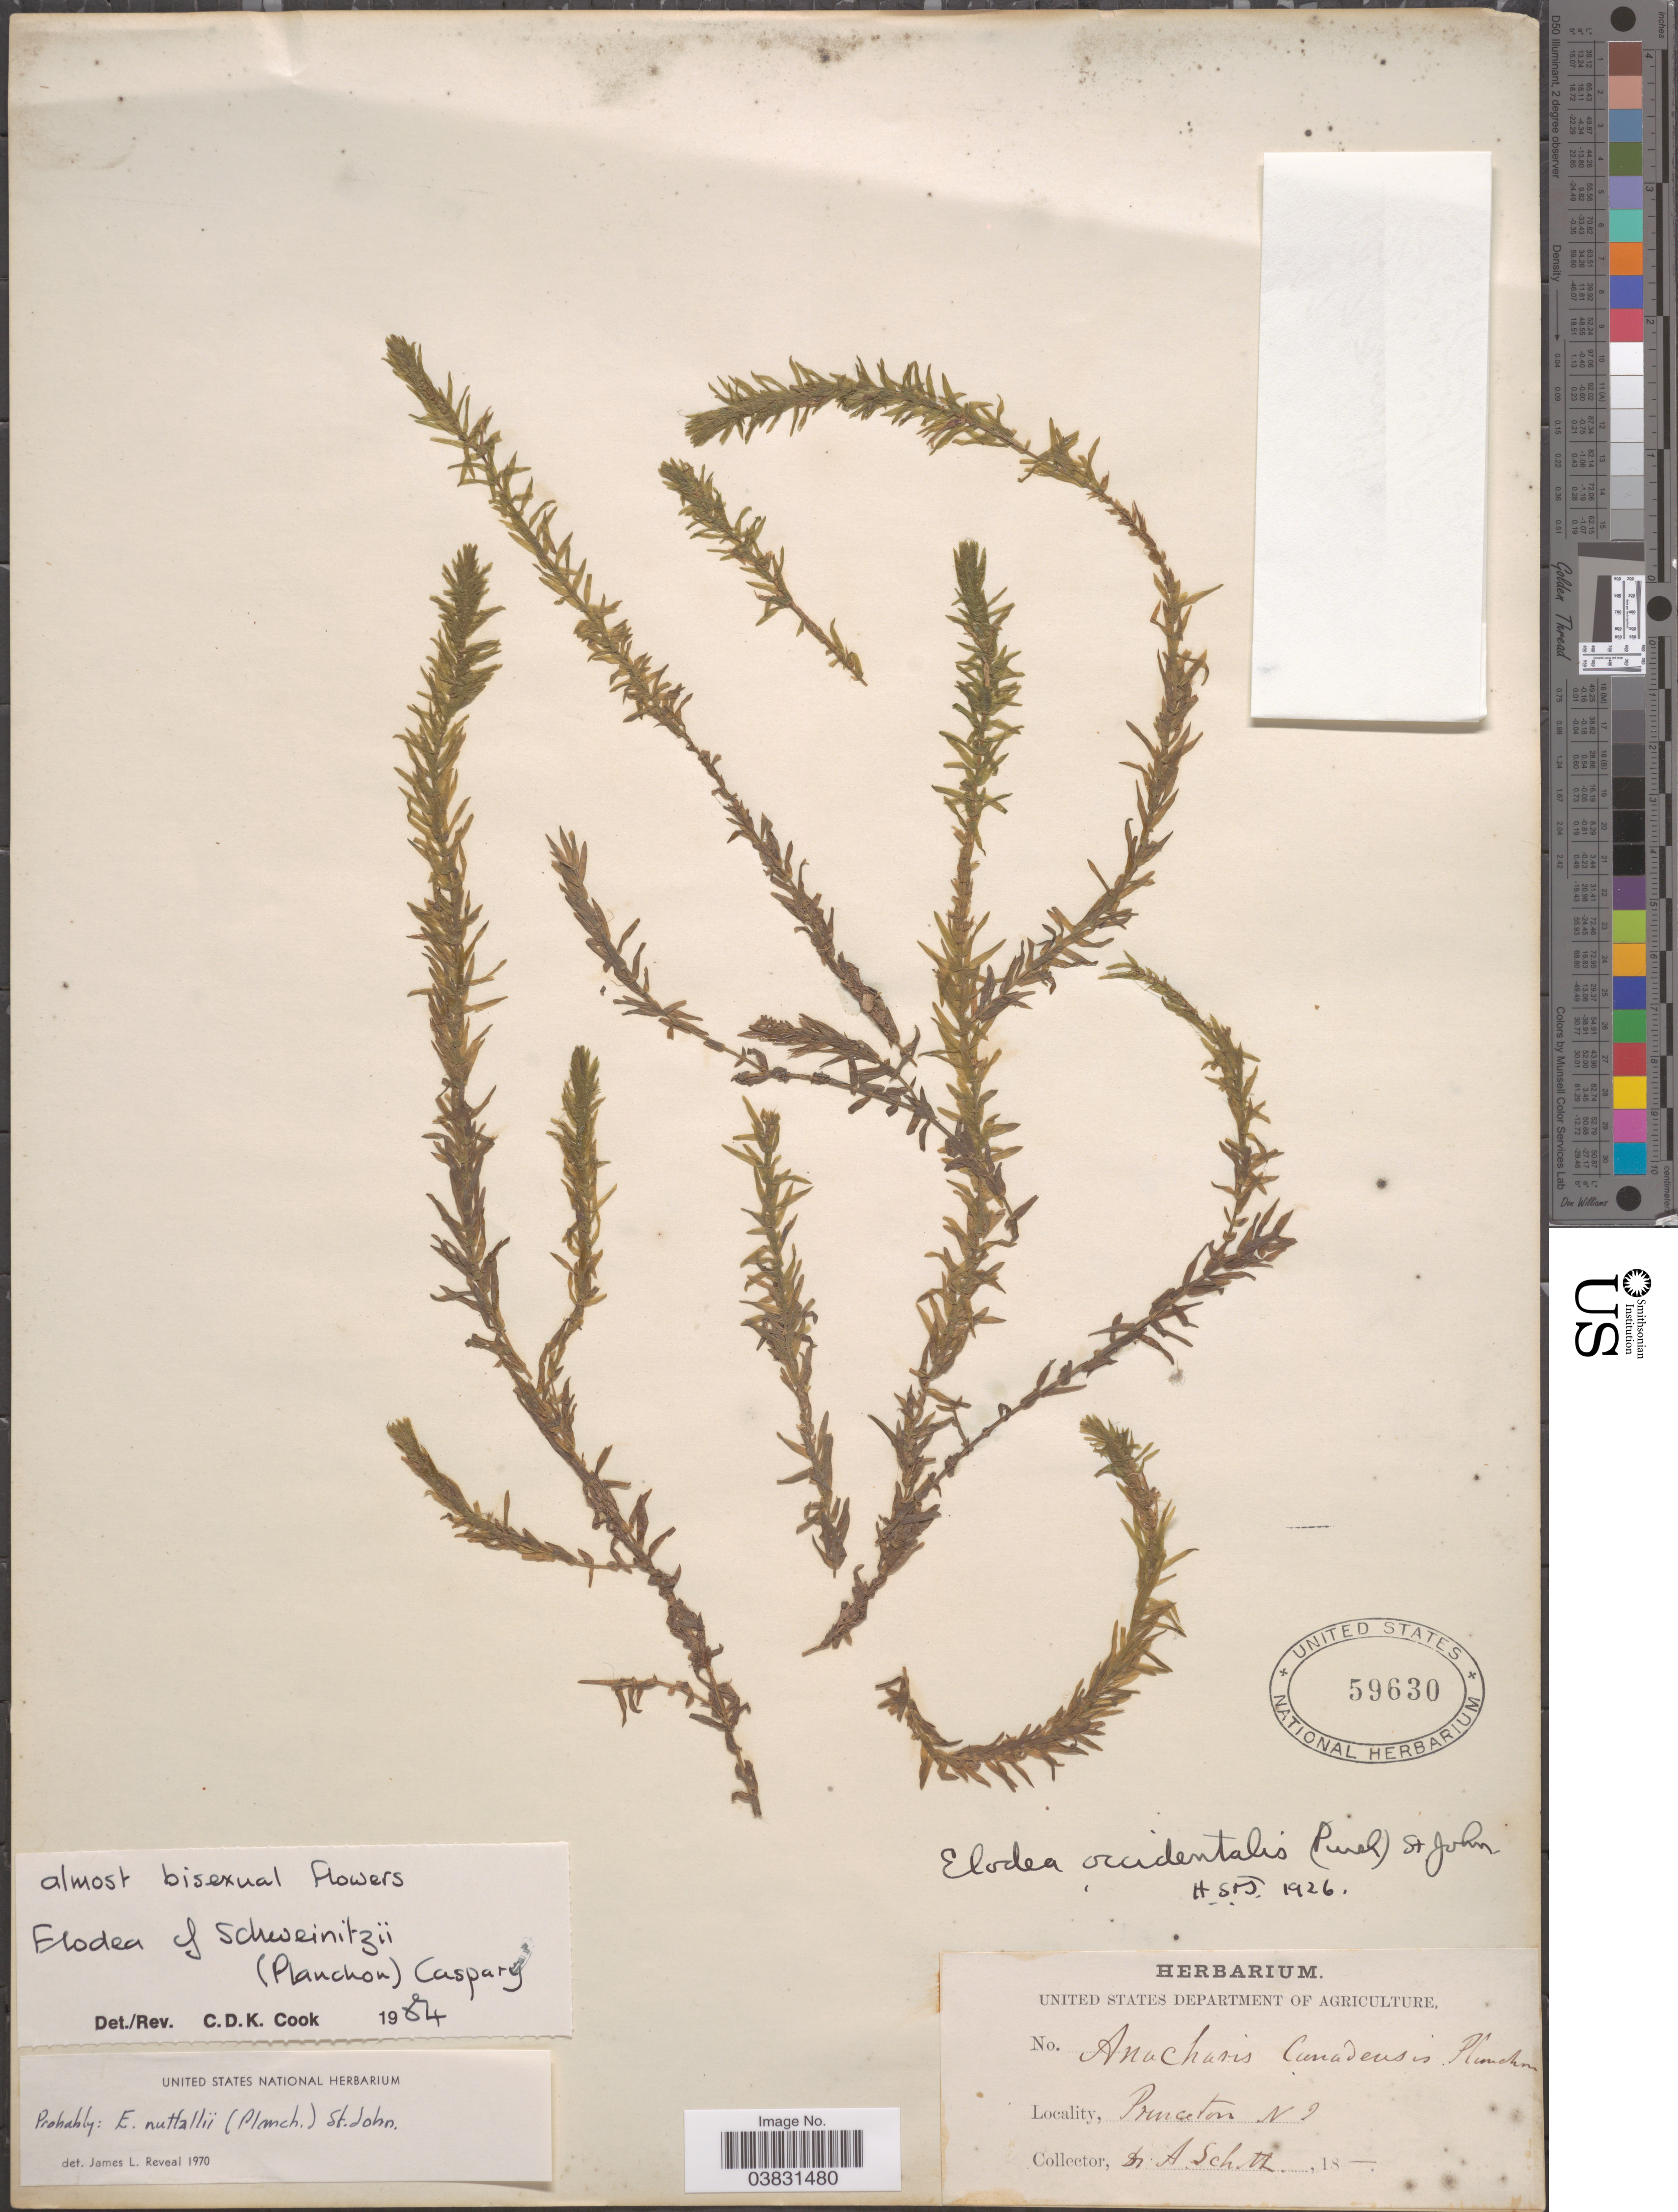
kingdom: Plantae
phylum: Tracheophyta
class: Liliopsida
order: Alismatales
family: Hydrocharitaceae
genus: Elodea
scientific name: Elodea schweinitzii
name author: (Planch.) Casp.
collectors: A. Schott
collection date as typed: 18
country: United States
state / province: New Jersey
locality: Princeton.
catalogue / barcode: US 59630